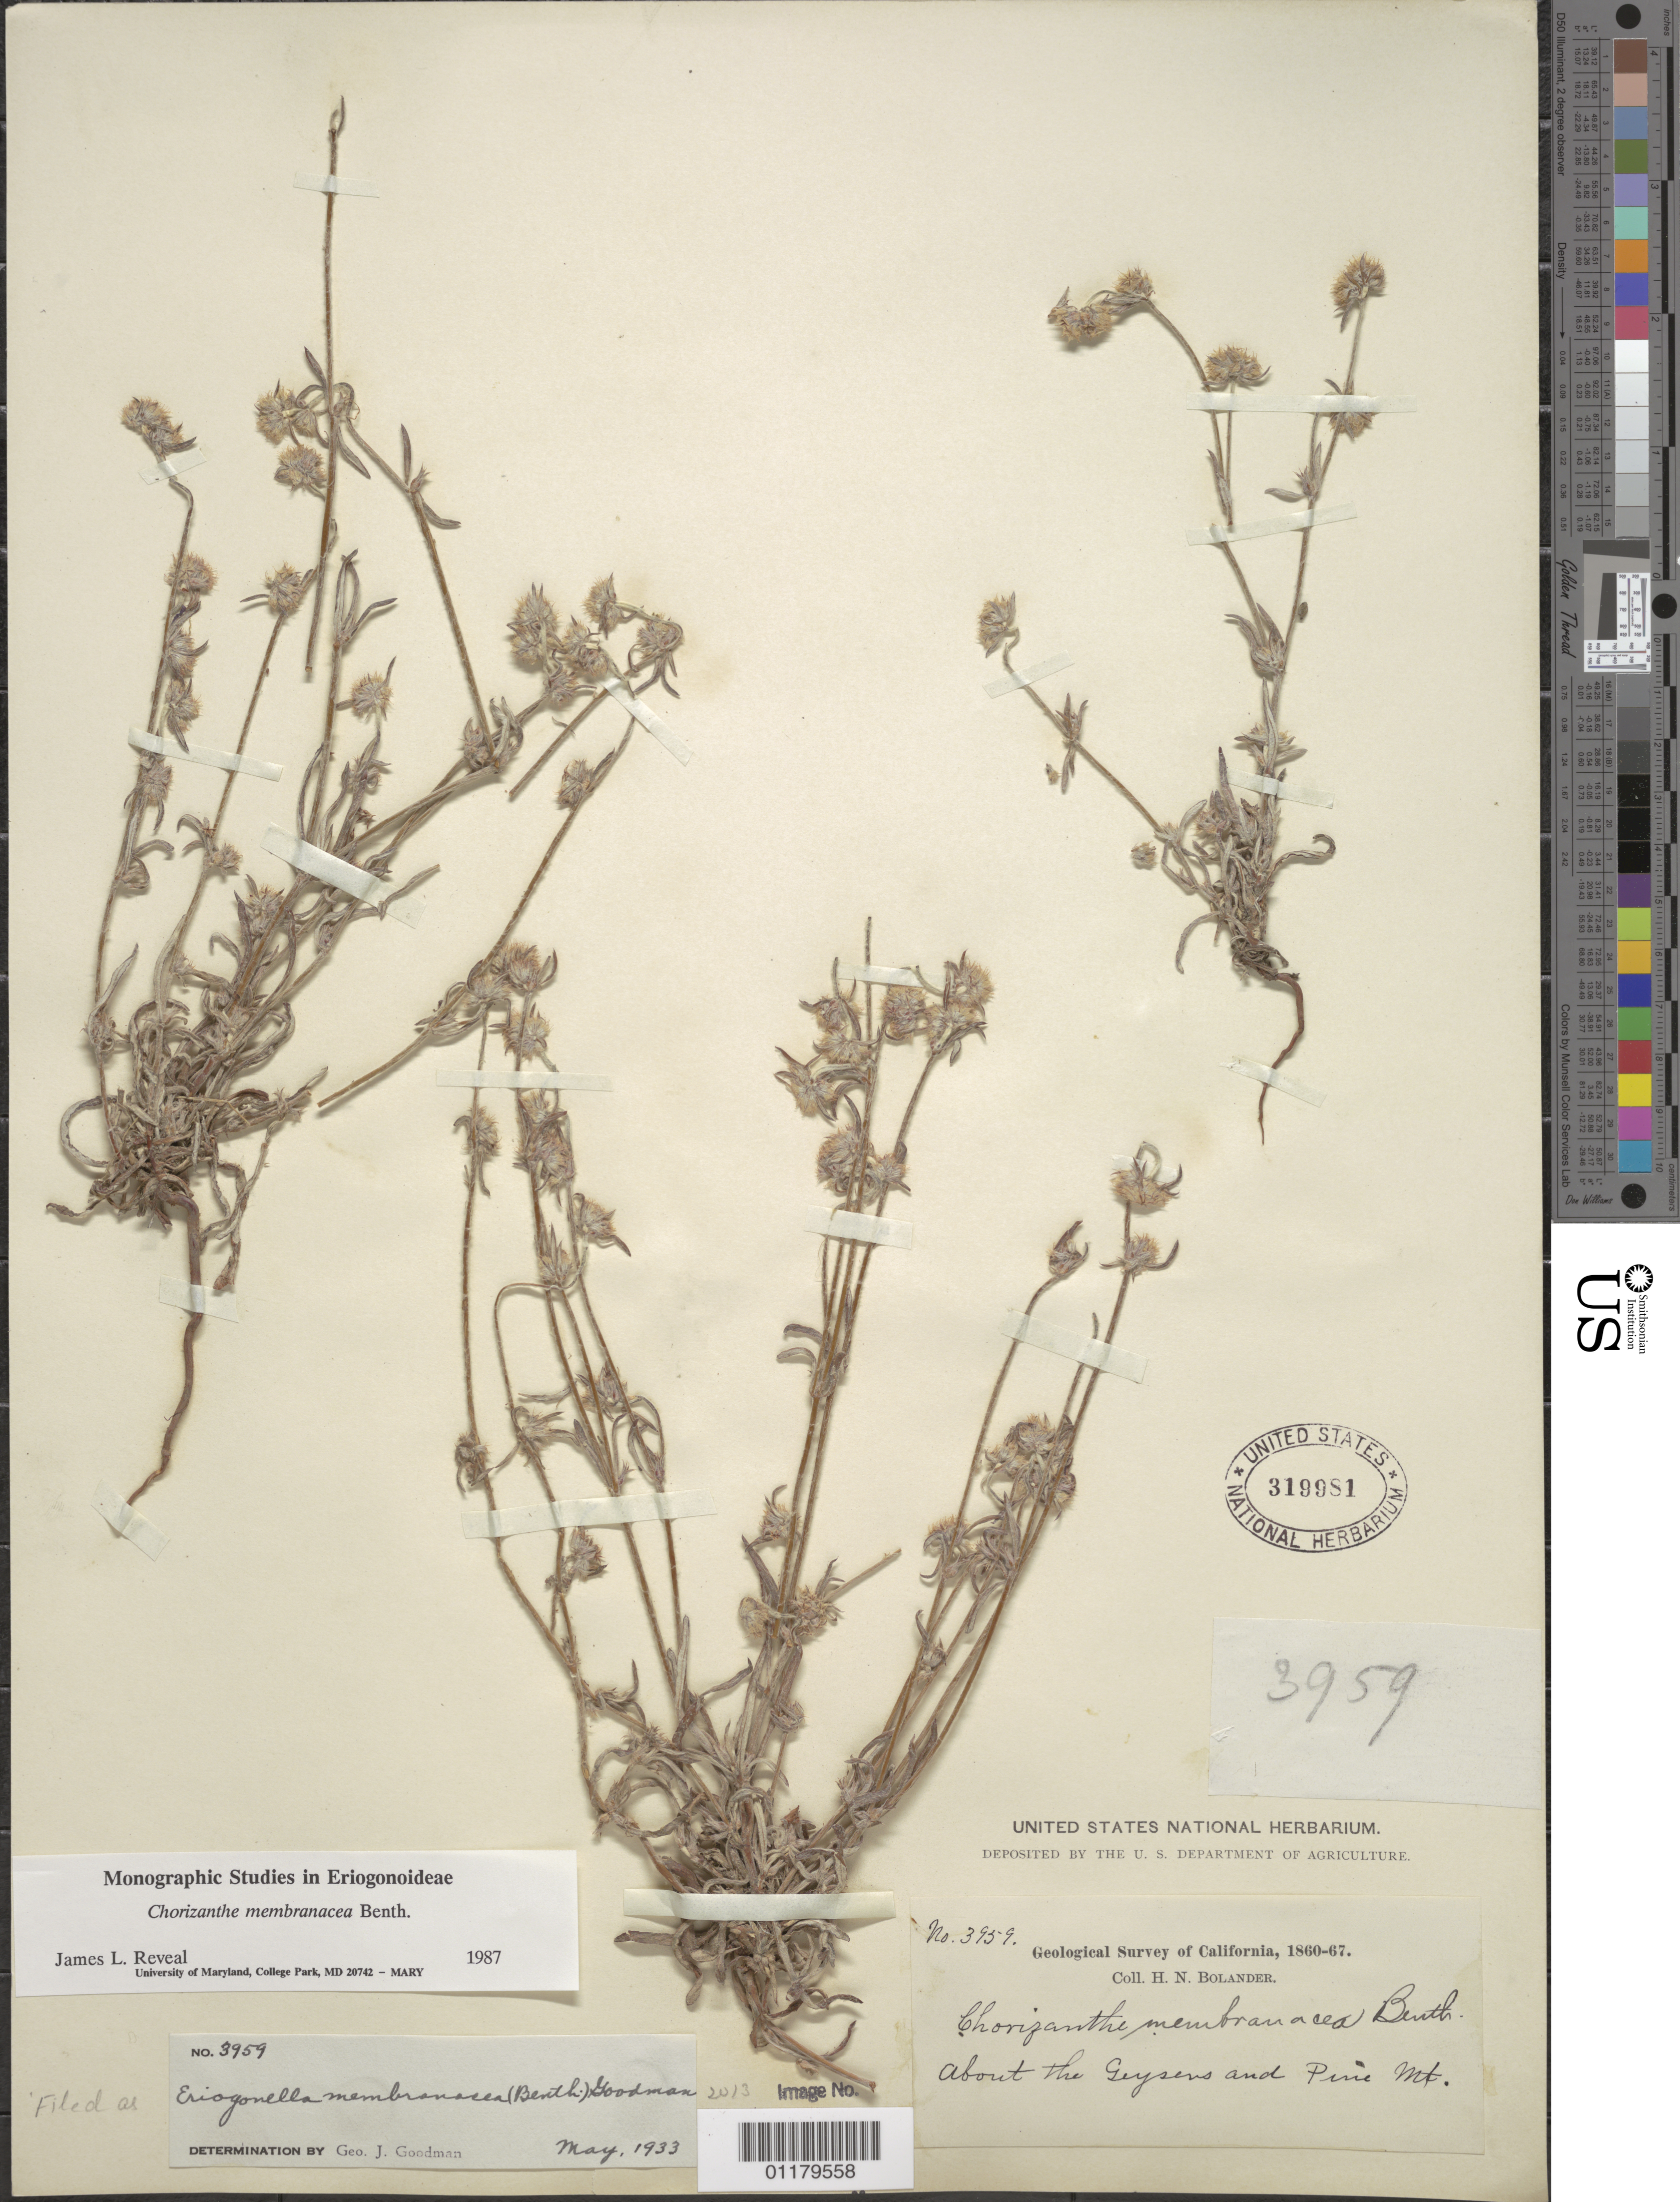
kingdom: Plantae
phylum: Tracheophyta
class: Magnoliopsida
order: Caryophyllales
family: Polygonaceae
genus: Chorizanthe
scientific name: Chorizanthe membranacea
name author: Benth.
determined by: Reveal, J. L.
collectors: H. Bolander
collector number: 3959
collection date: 1860/1867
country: United States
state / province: California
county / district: Sonoma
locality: About the Geysers and Pine Mt.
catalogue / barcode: US 319981